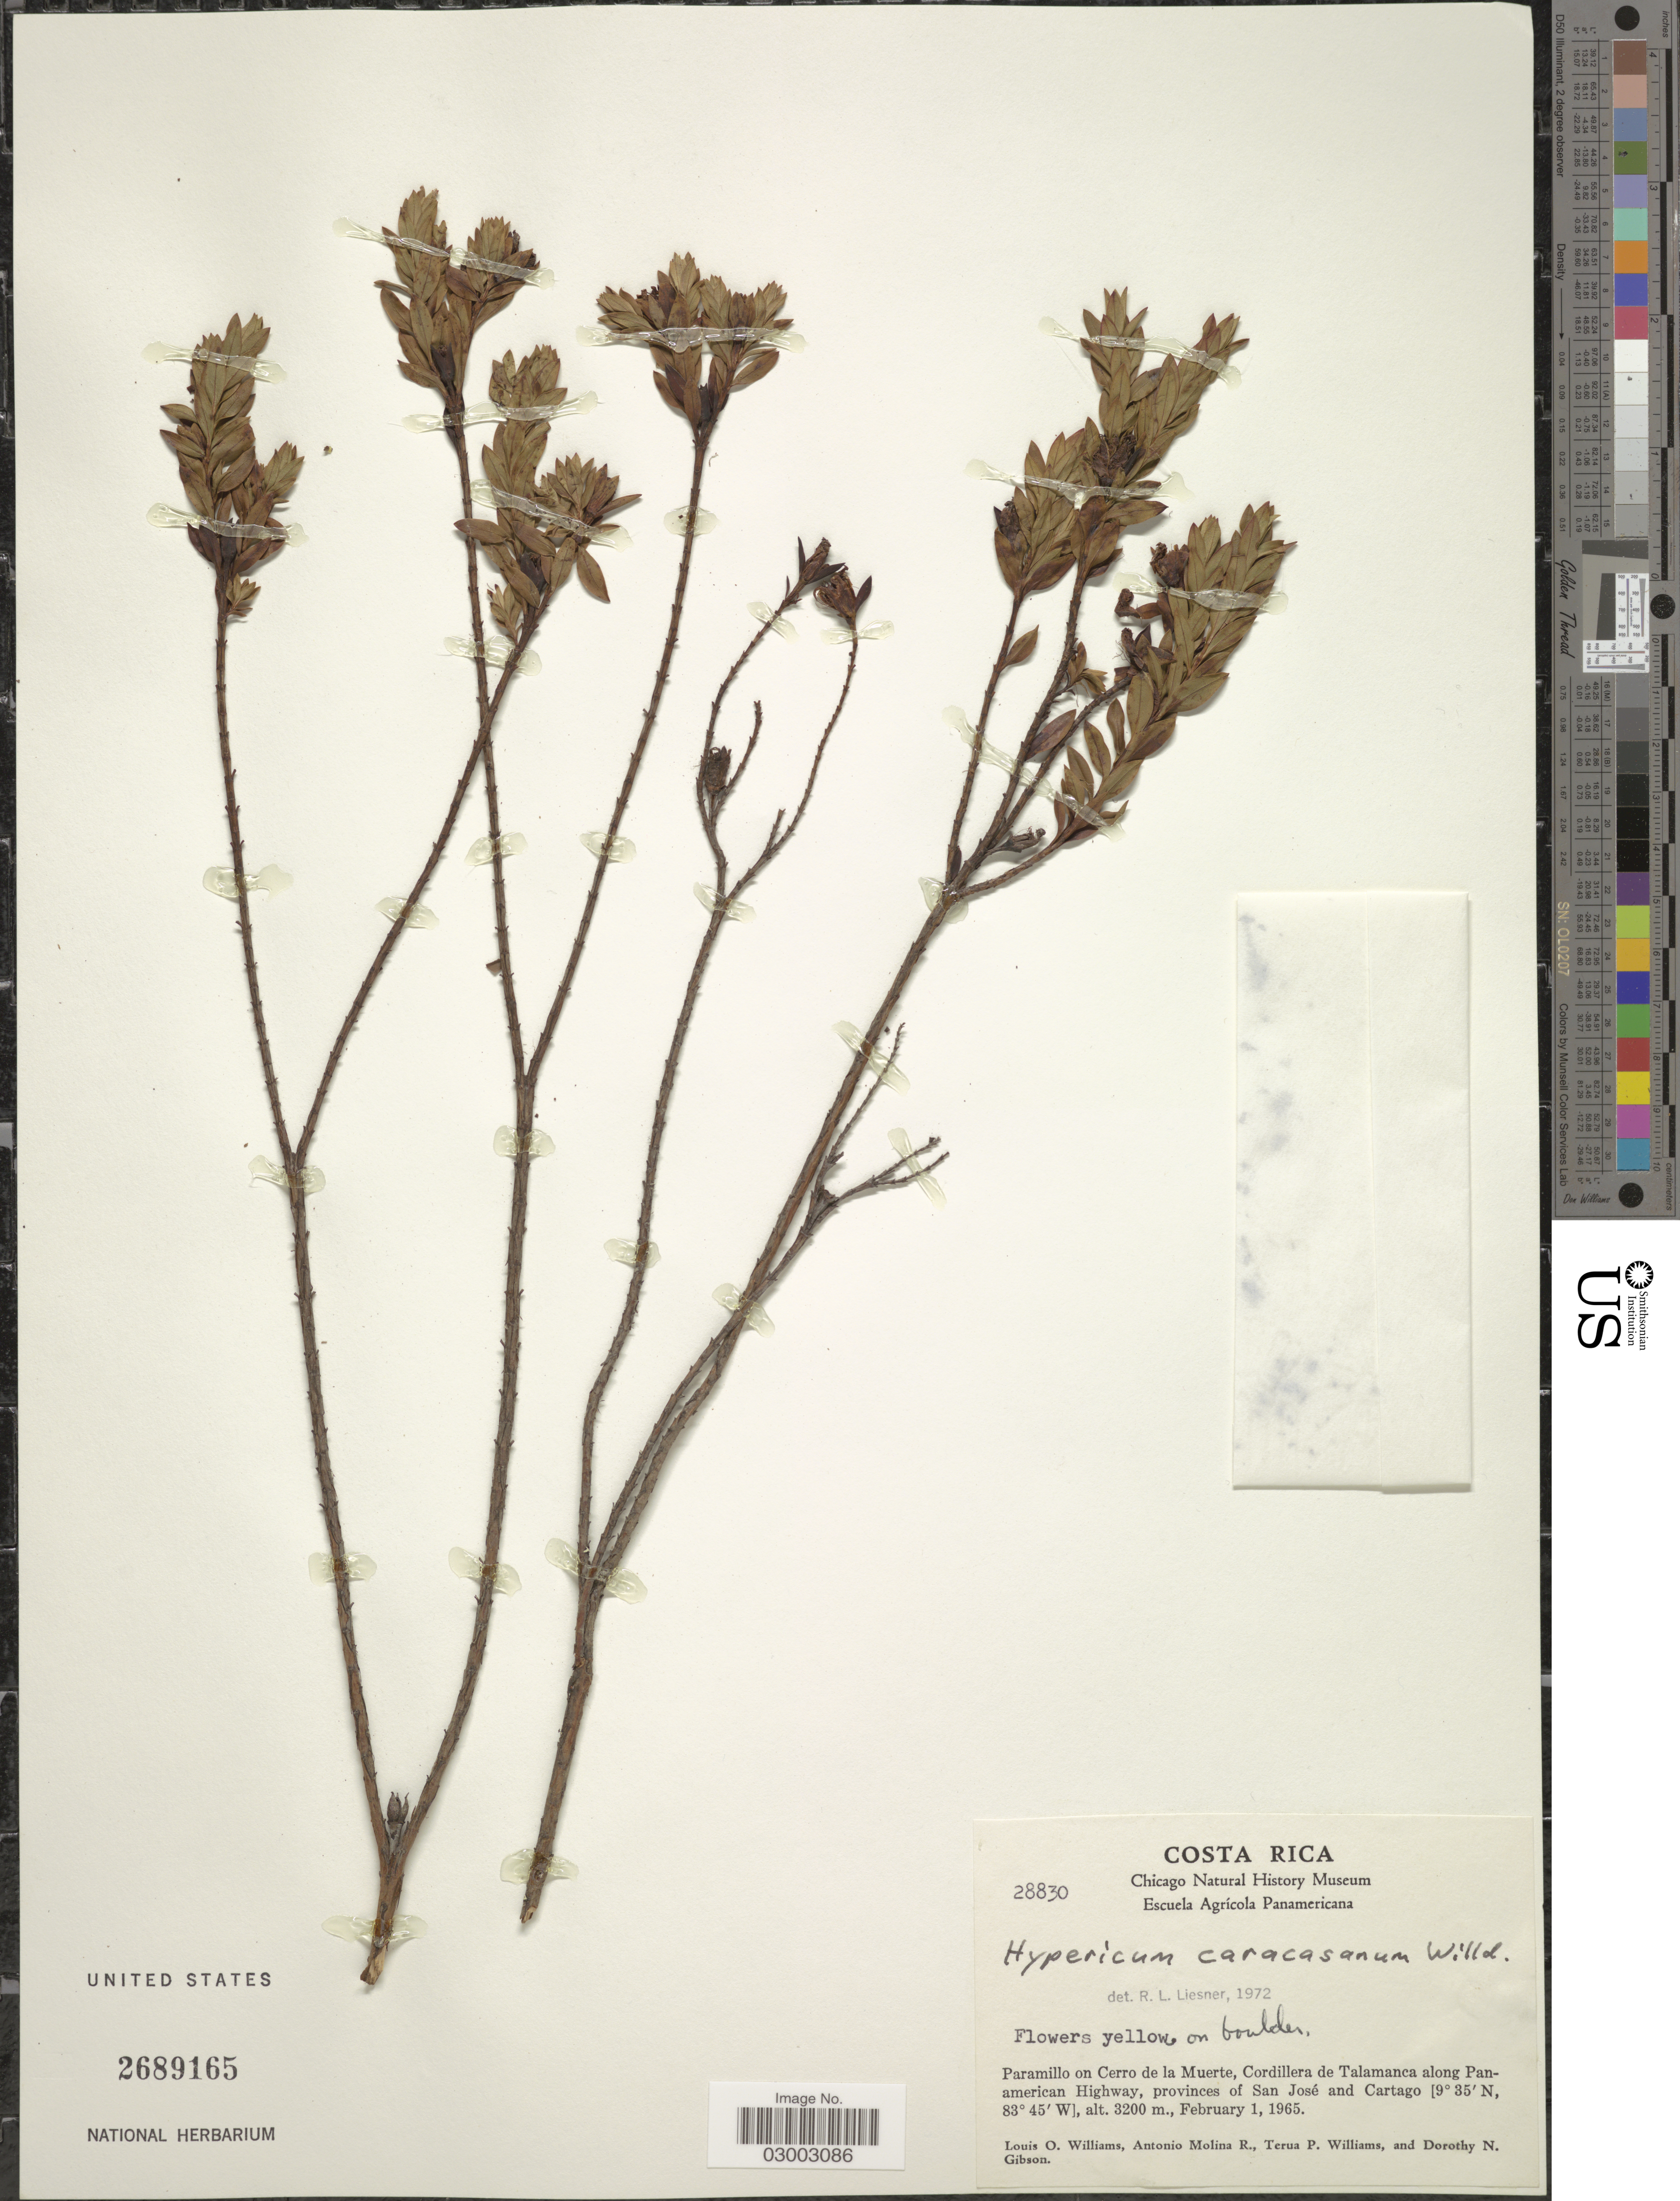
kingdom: Plantae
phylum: Tracheophyta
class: Magnoliopsida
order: Malpighiales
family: Hypericaceae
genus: Hypericum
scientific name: Hypericum caracasanum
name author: Willd.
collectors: L. O. Williams, A. Molina R., T. Williams & D. N. Gibson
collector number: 28830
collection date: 1965-02-01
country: Costa Rica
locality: Paramillo on Cerro de la Muerte, Cordillera de Talamanca along Panamerican Highway, provinces of San José and Cartago.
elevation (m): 3200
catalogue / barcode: US 2689165